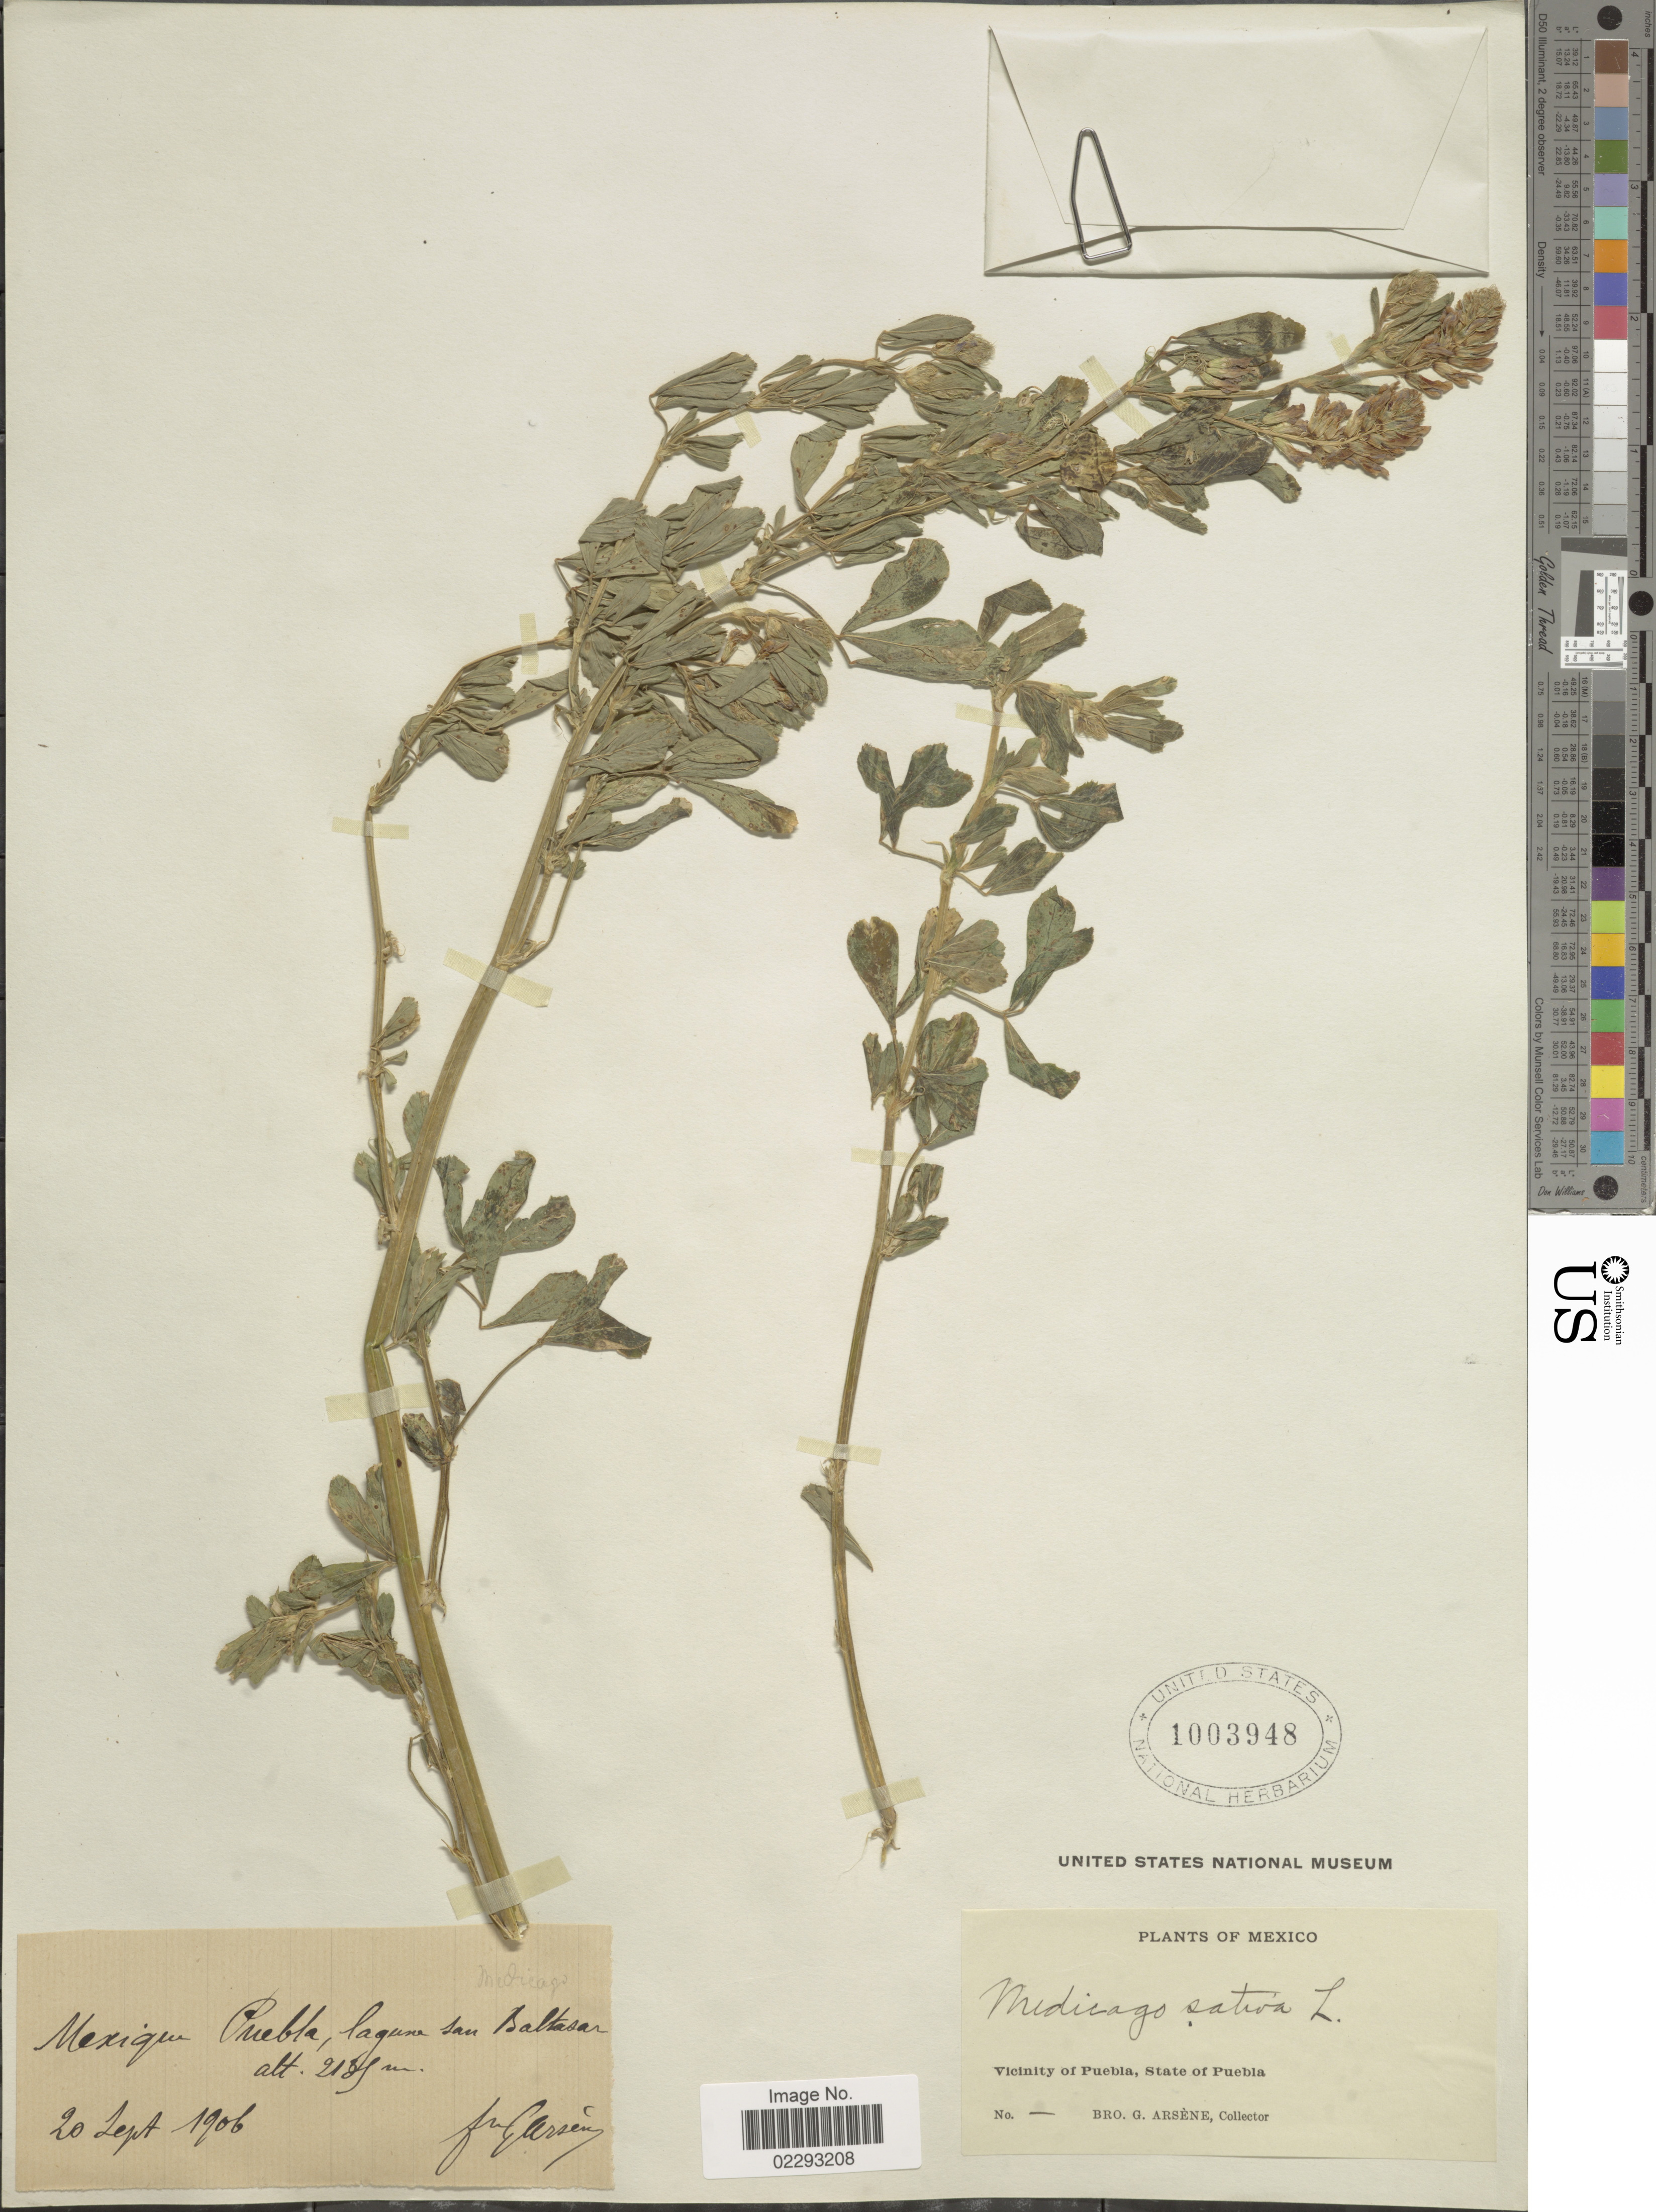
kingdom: Plantae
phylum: Tracheophyta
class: Magnoliopsida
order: Fabales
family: Fabaceae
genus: Medicago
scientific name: Medicago sativa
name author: L.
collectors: Bro. G. Arsène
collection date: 1906-09-20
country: Mexico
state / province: Puebla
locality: Lagune san Baltasar, vicinity of Puebla, state of Puebla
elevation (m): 2169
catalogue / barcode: US 1003948